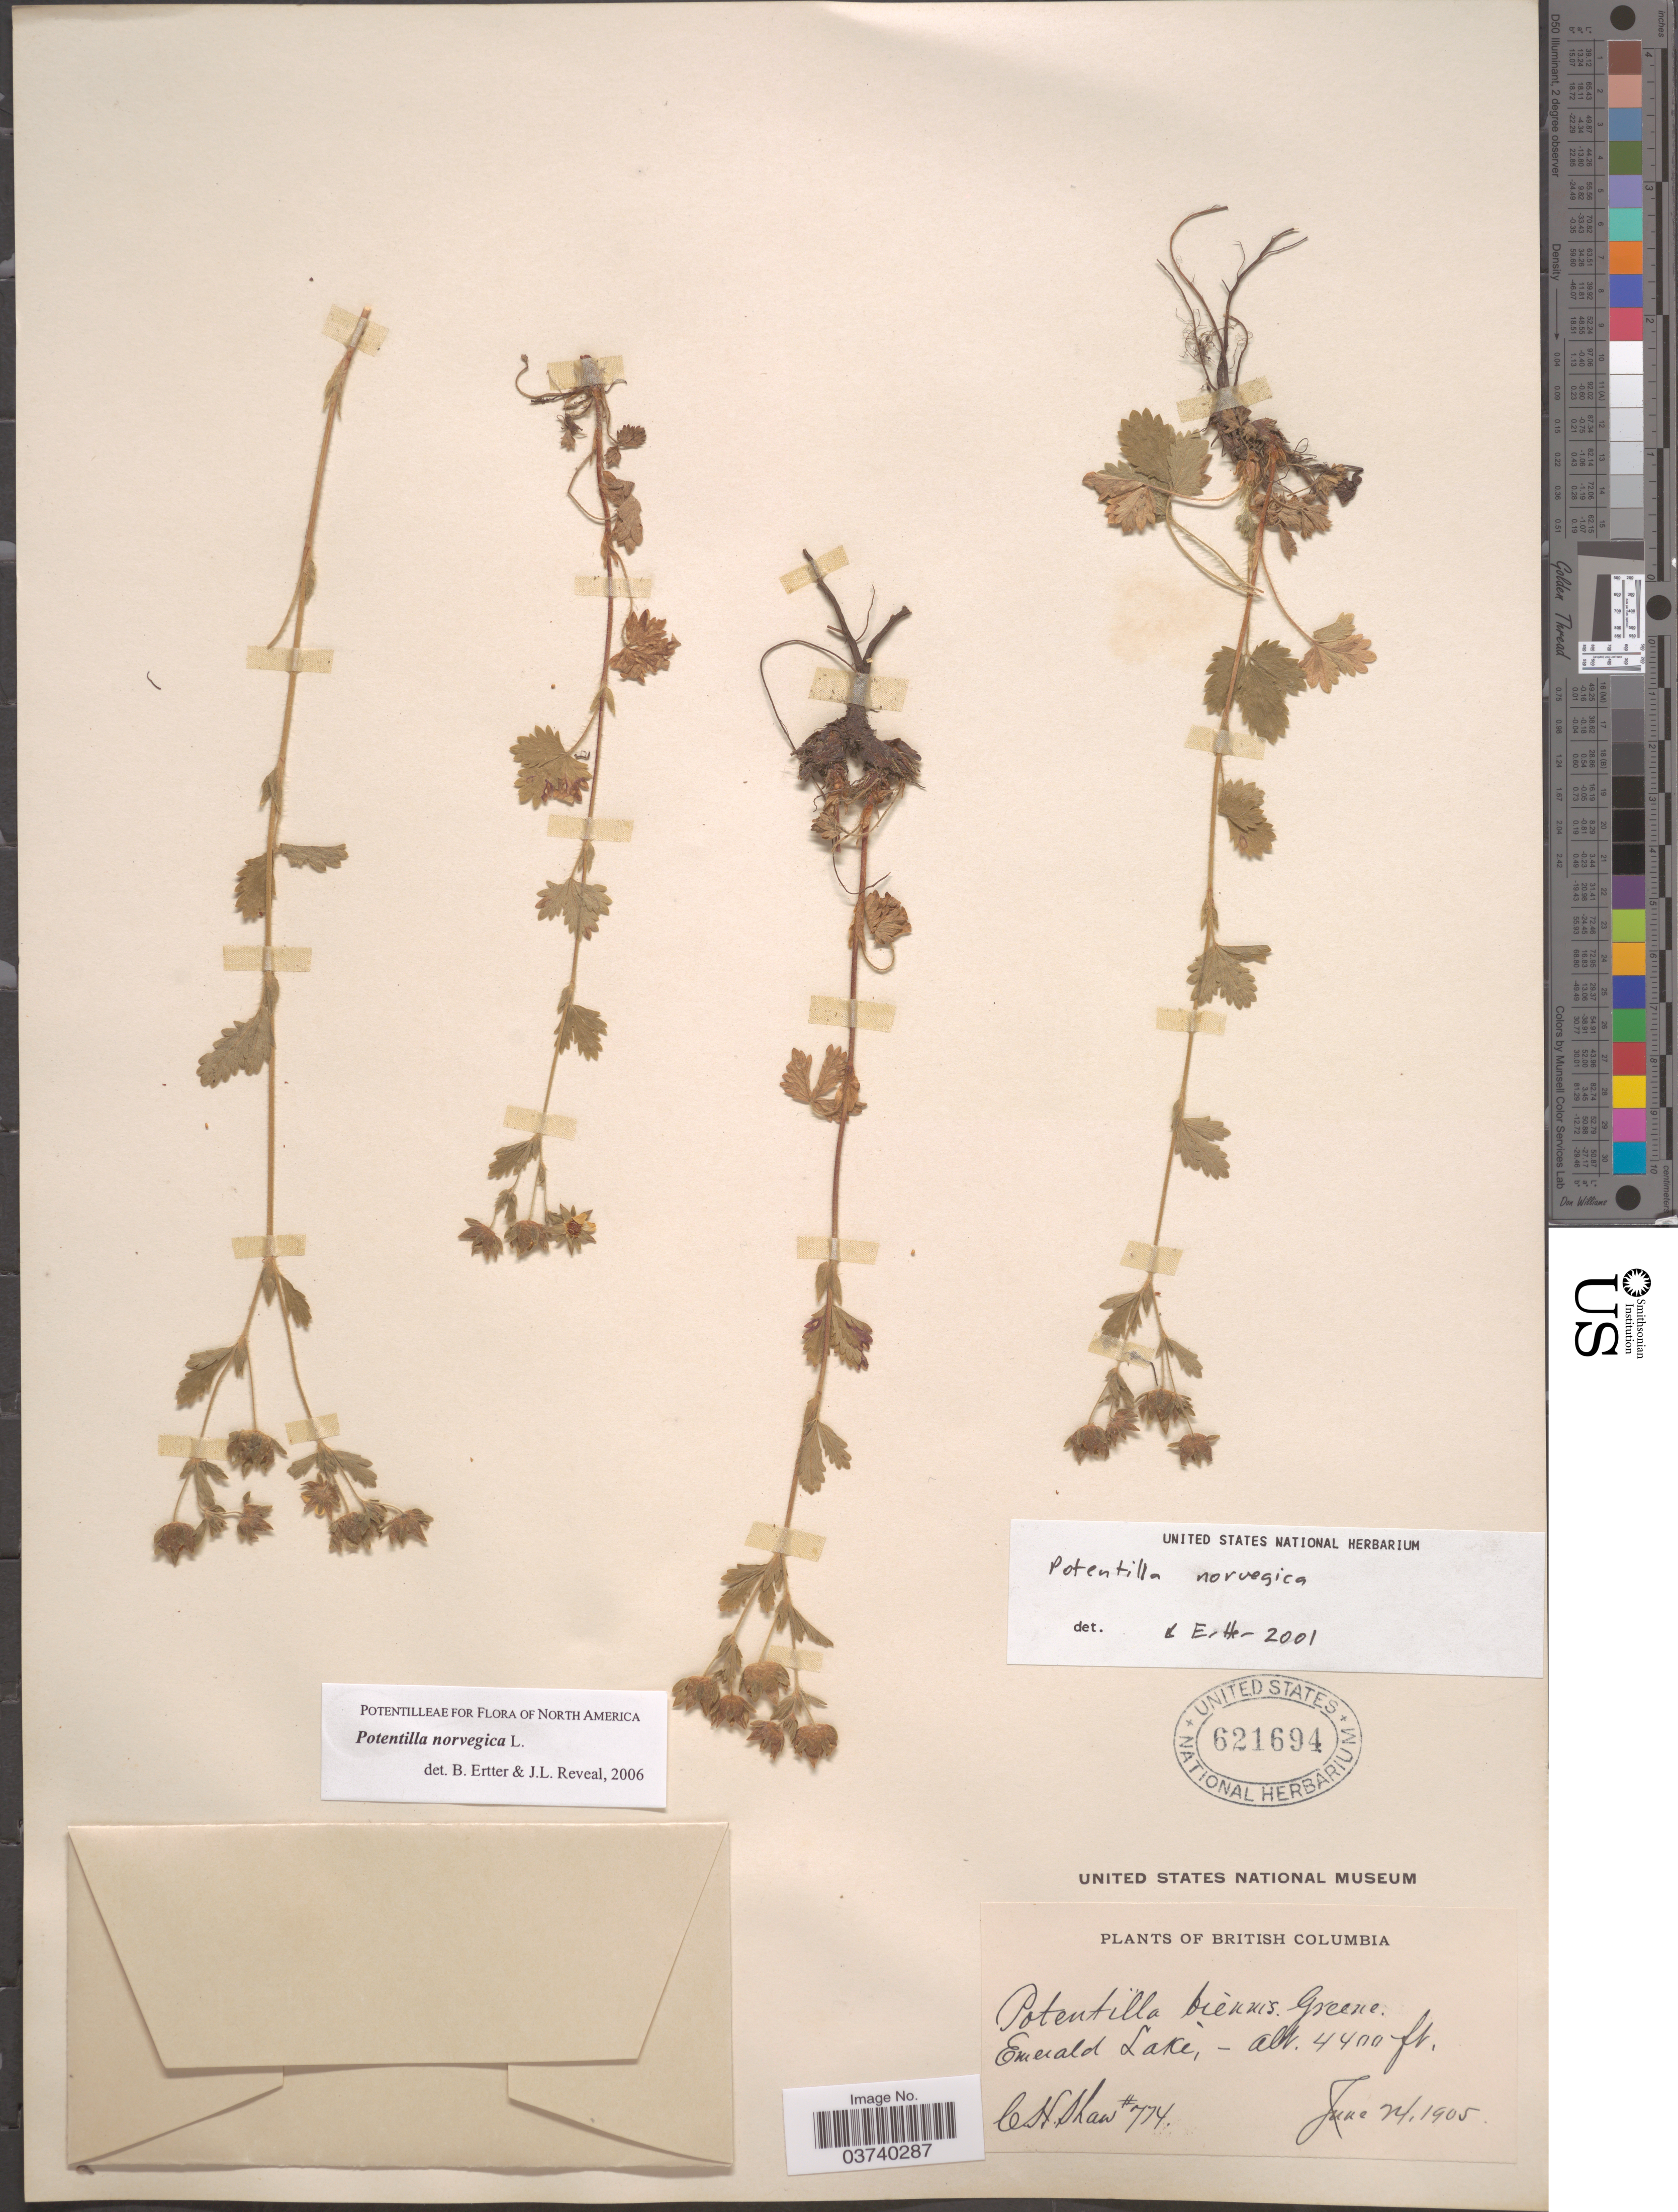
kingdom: Plantae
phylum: Tracheophyta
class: Magnoliopsida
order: Rosales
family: Rosaceae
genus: Potentilla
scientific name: Potentilla norvegica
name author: L.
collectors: C. H. Shaw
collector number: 774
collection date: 1905-06-24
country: Canada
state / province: British Columbia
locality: Emerald Lake.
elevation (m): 1341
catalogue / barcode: US 621694